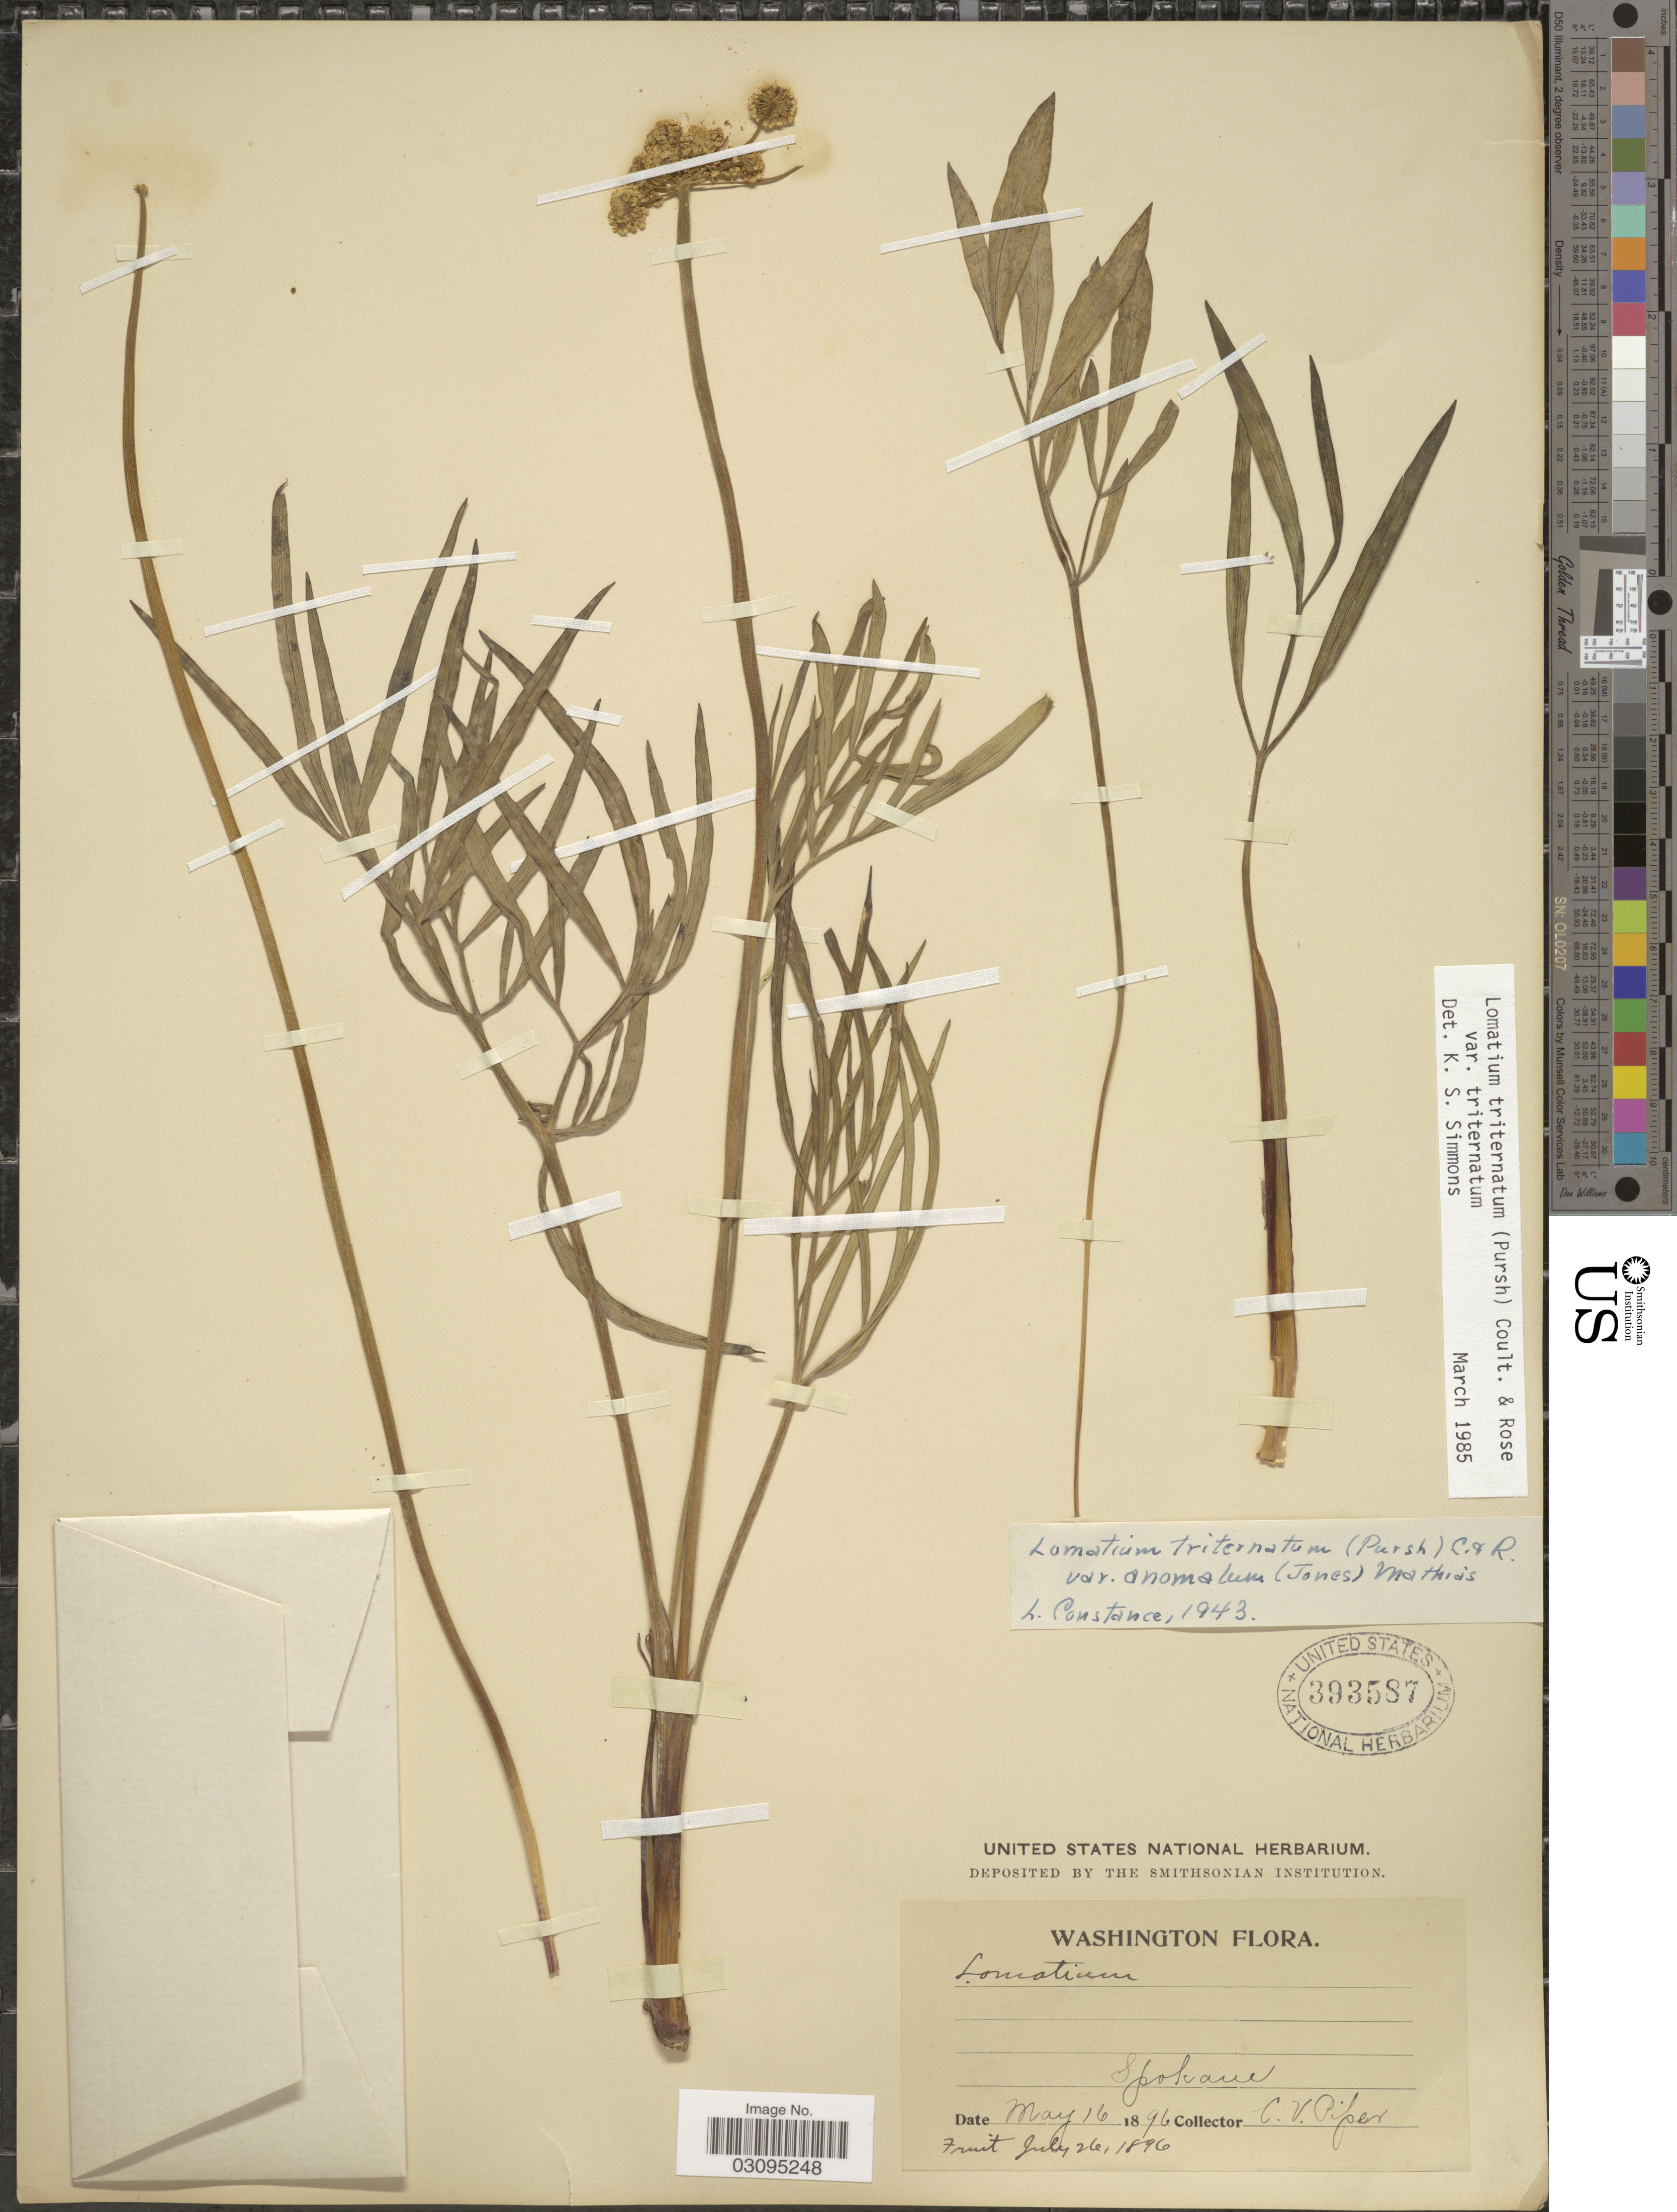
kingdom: Plantae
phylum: Tracheophyta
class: Magnoliopsida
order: Apiales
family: Apiaceae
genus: Lomatium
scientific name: Lomatium triternatum var. triternatum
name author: (Pursh) J.M. Coult. & Rose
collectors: C. V. Piper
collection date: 1896-05-16/1896-07-26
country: United States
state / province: Washington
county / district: Spokane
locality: Spokane.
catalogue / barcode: US 393587